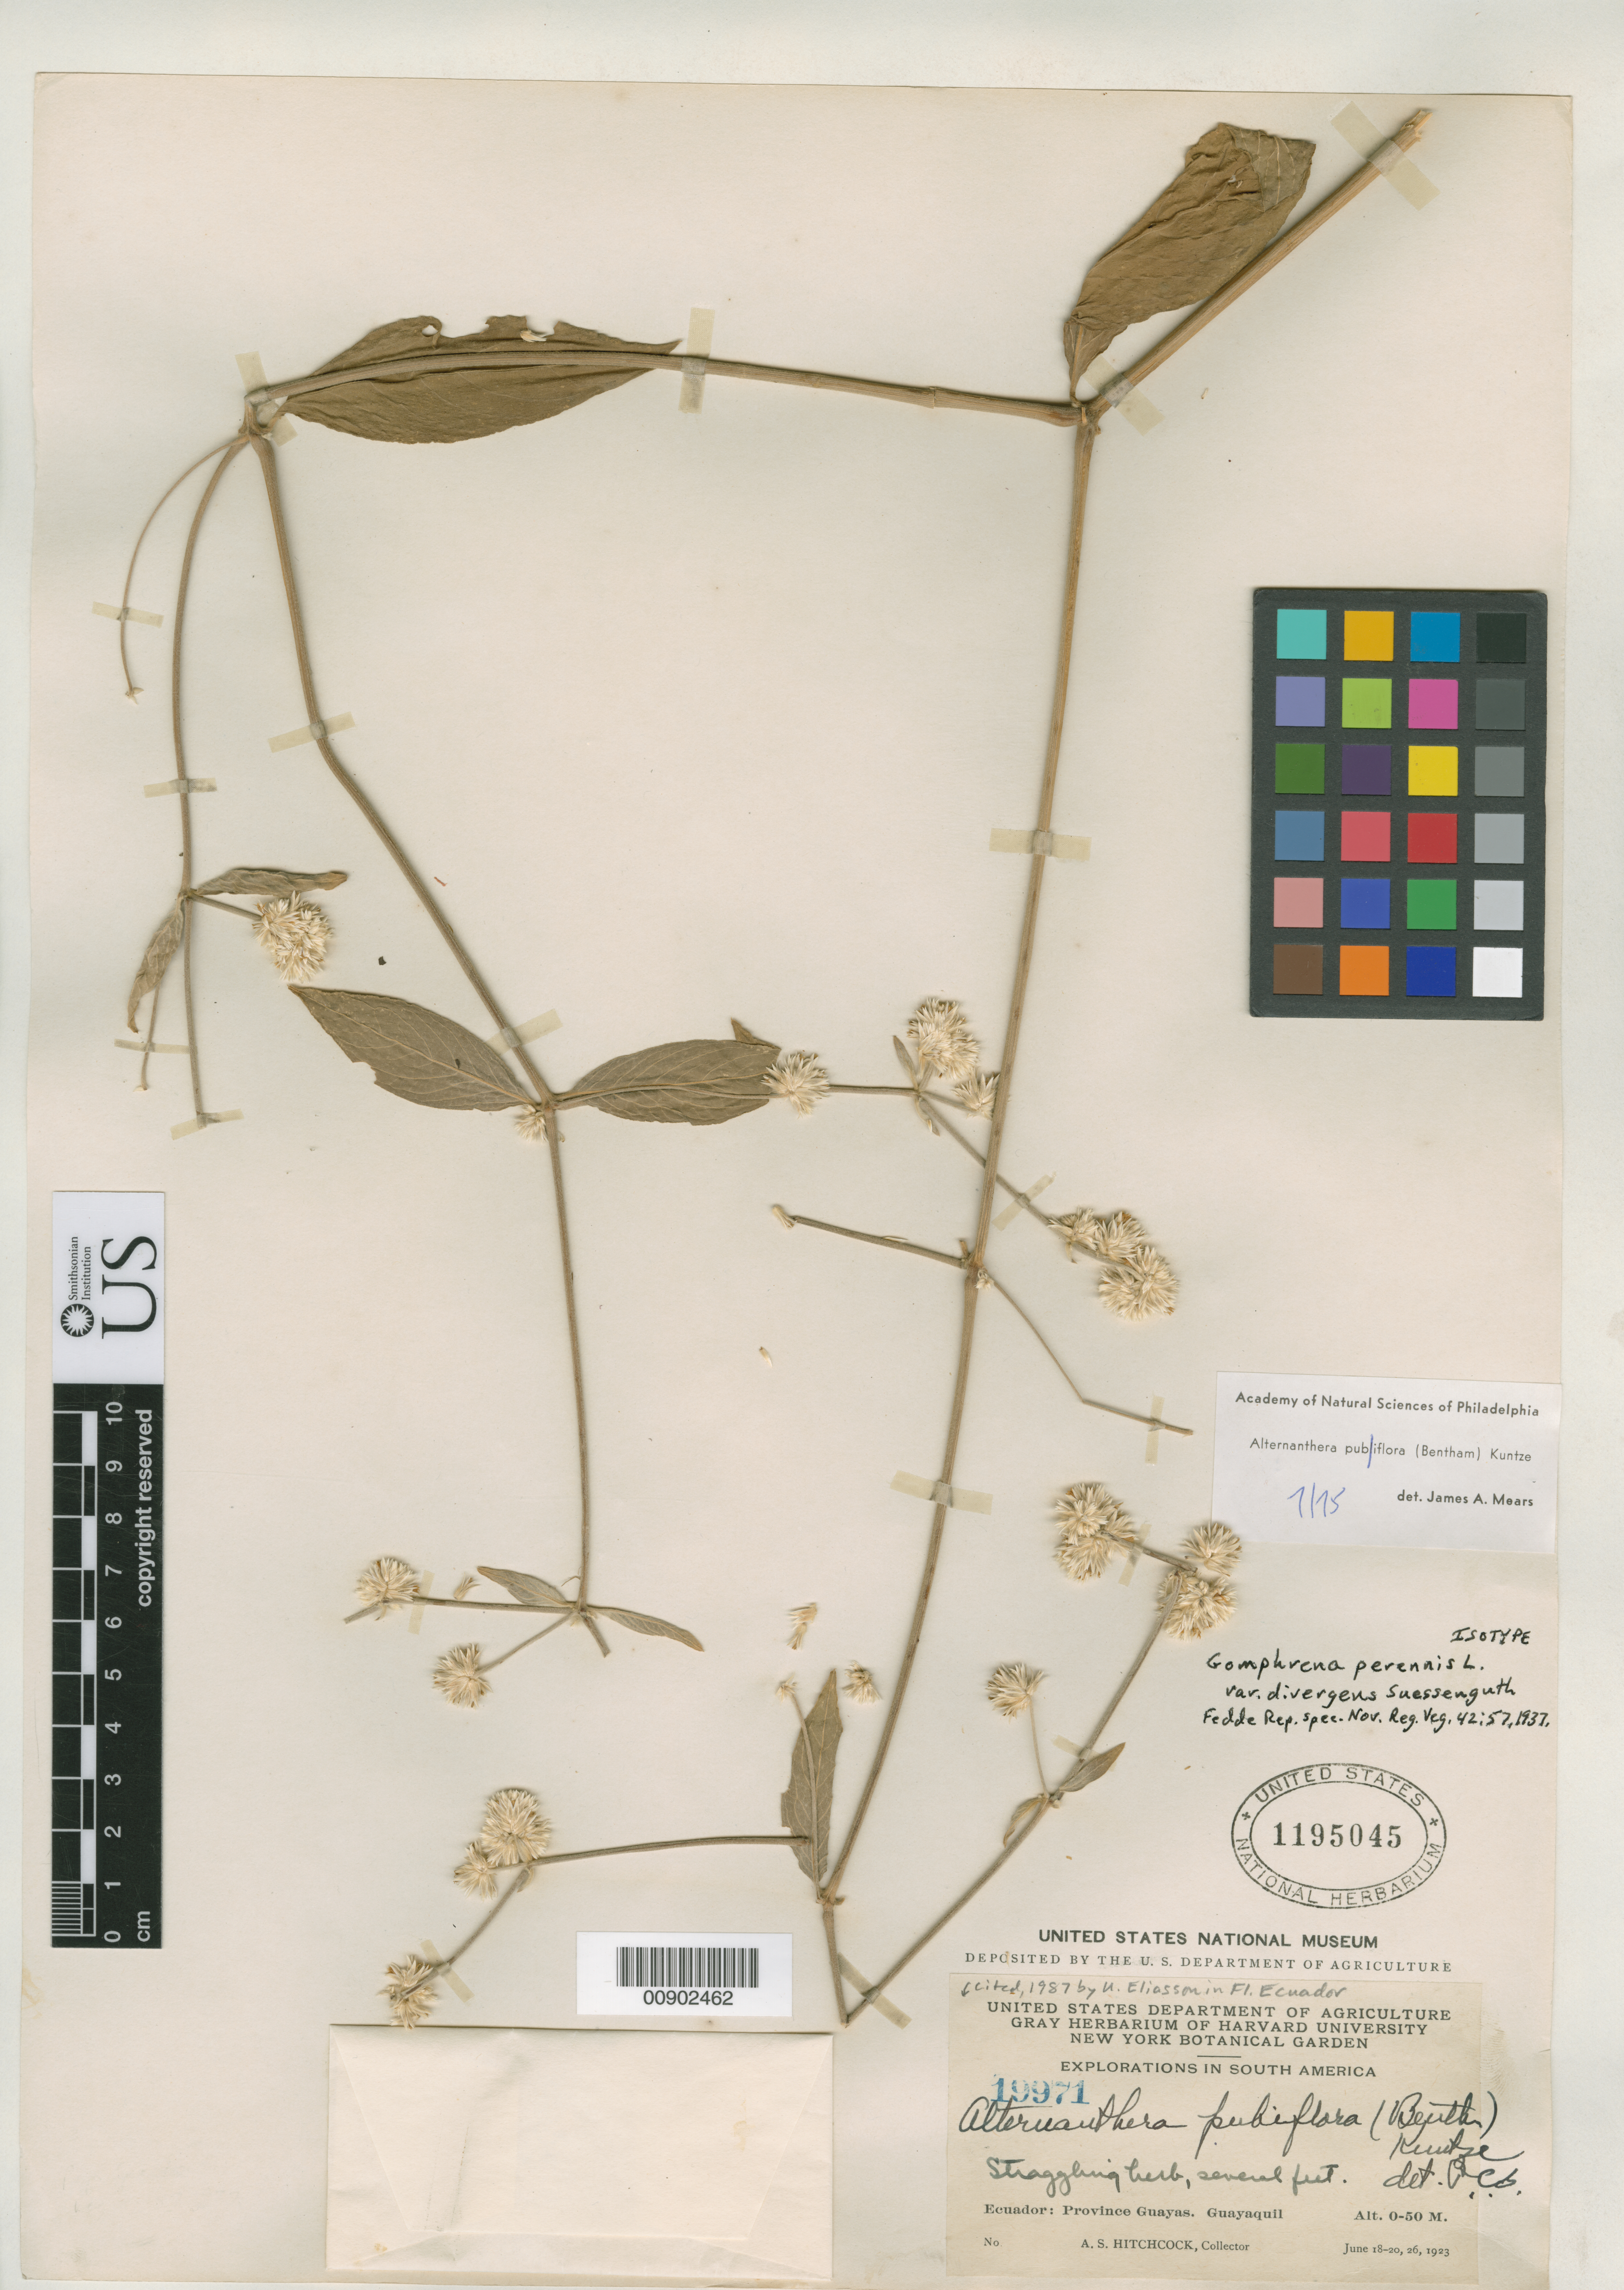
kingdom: Plantae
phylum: Tracheophyta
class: Magnoliopsida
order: Caryophyllales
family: Amaranthaceae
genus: Gomphrena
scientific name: Gomphrena perennis var. divergens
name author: Suess.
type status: Isotype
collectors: A. S. Hitchcock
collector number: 19971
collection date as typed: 18 Jun 1923 to 26 Jun 1923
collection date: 1923-06-18/1923-06-26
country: Ecuador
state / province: Guayas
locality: Province Guayas. Guayaquil.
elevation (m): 0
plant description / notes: Currently accepted name as cited by Eliasson in Fl. Ecuador (1987).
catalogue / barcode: US 1195045